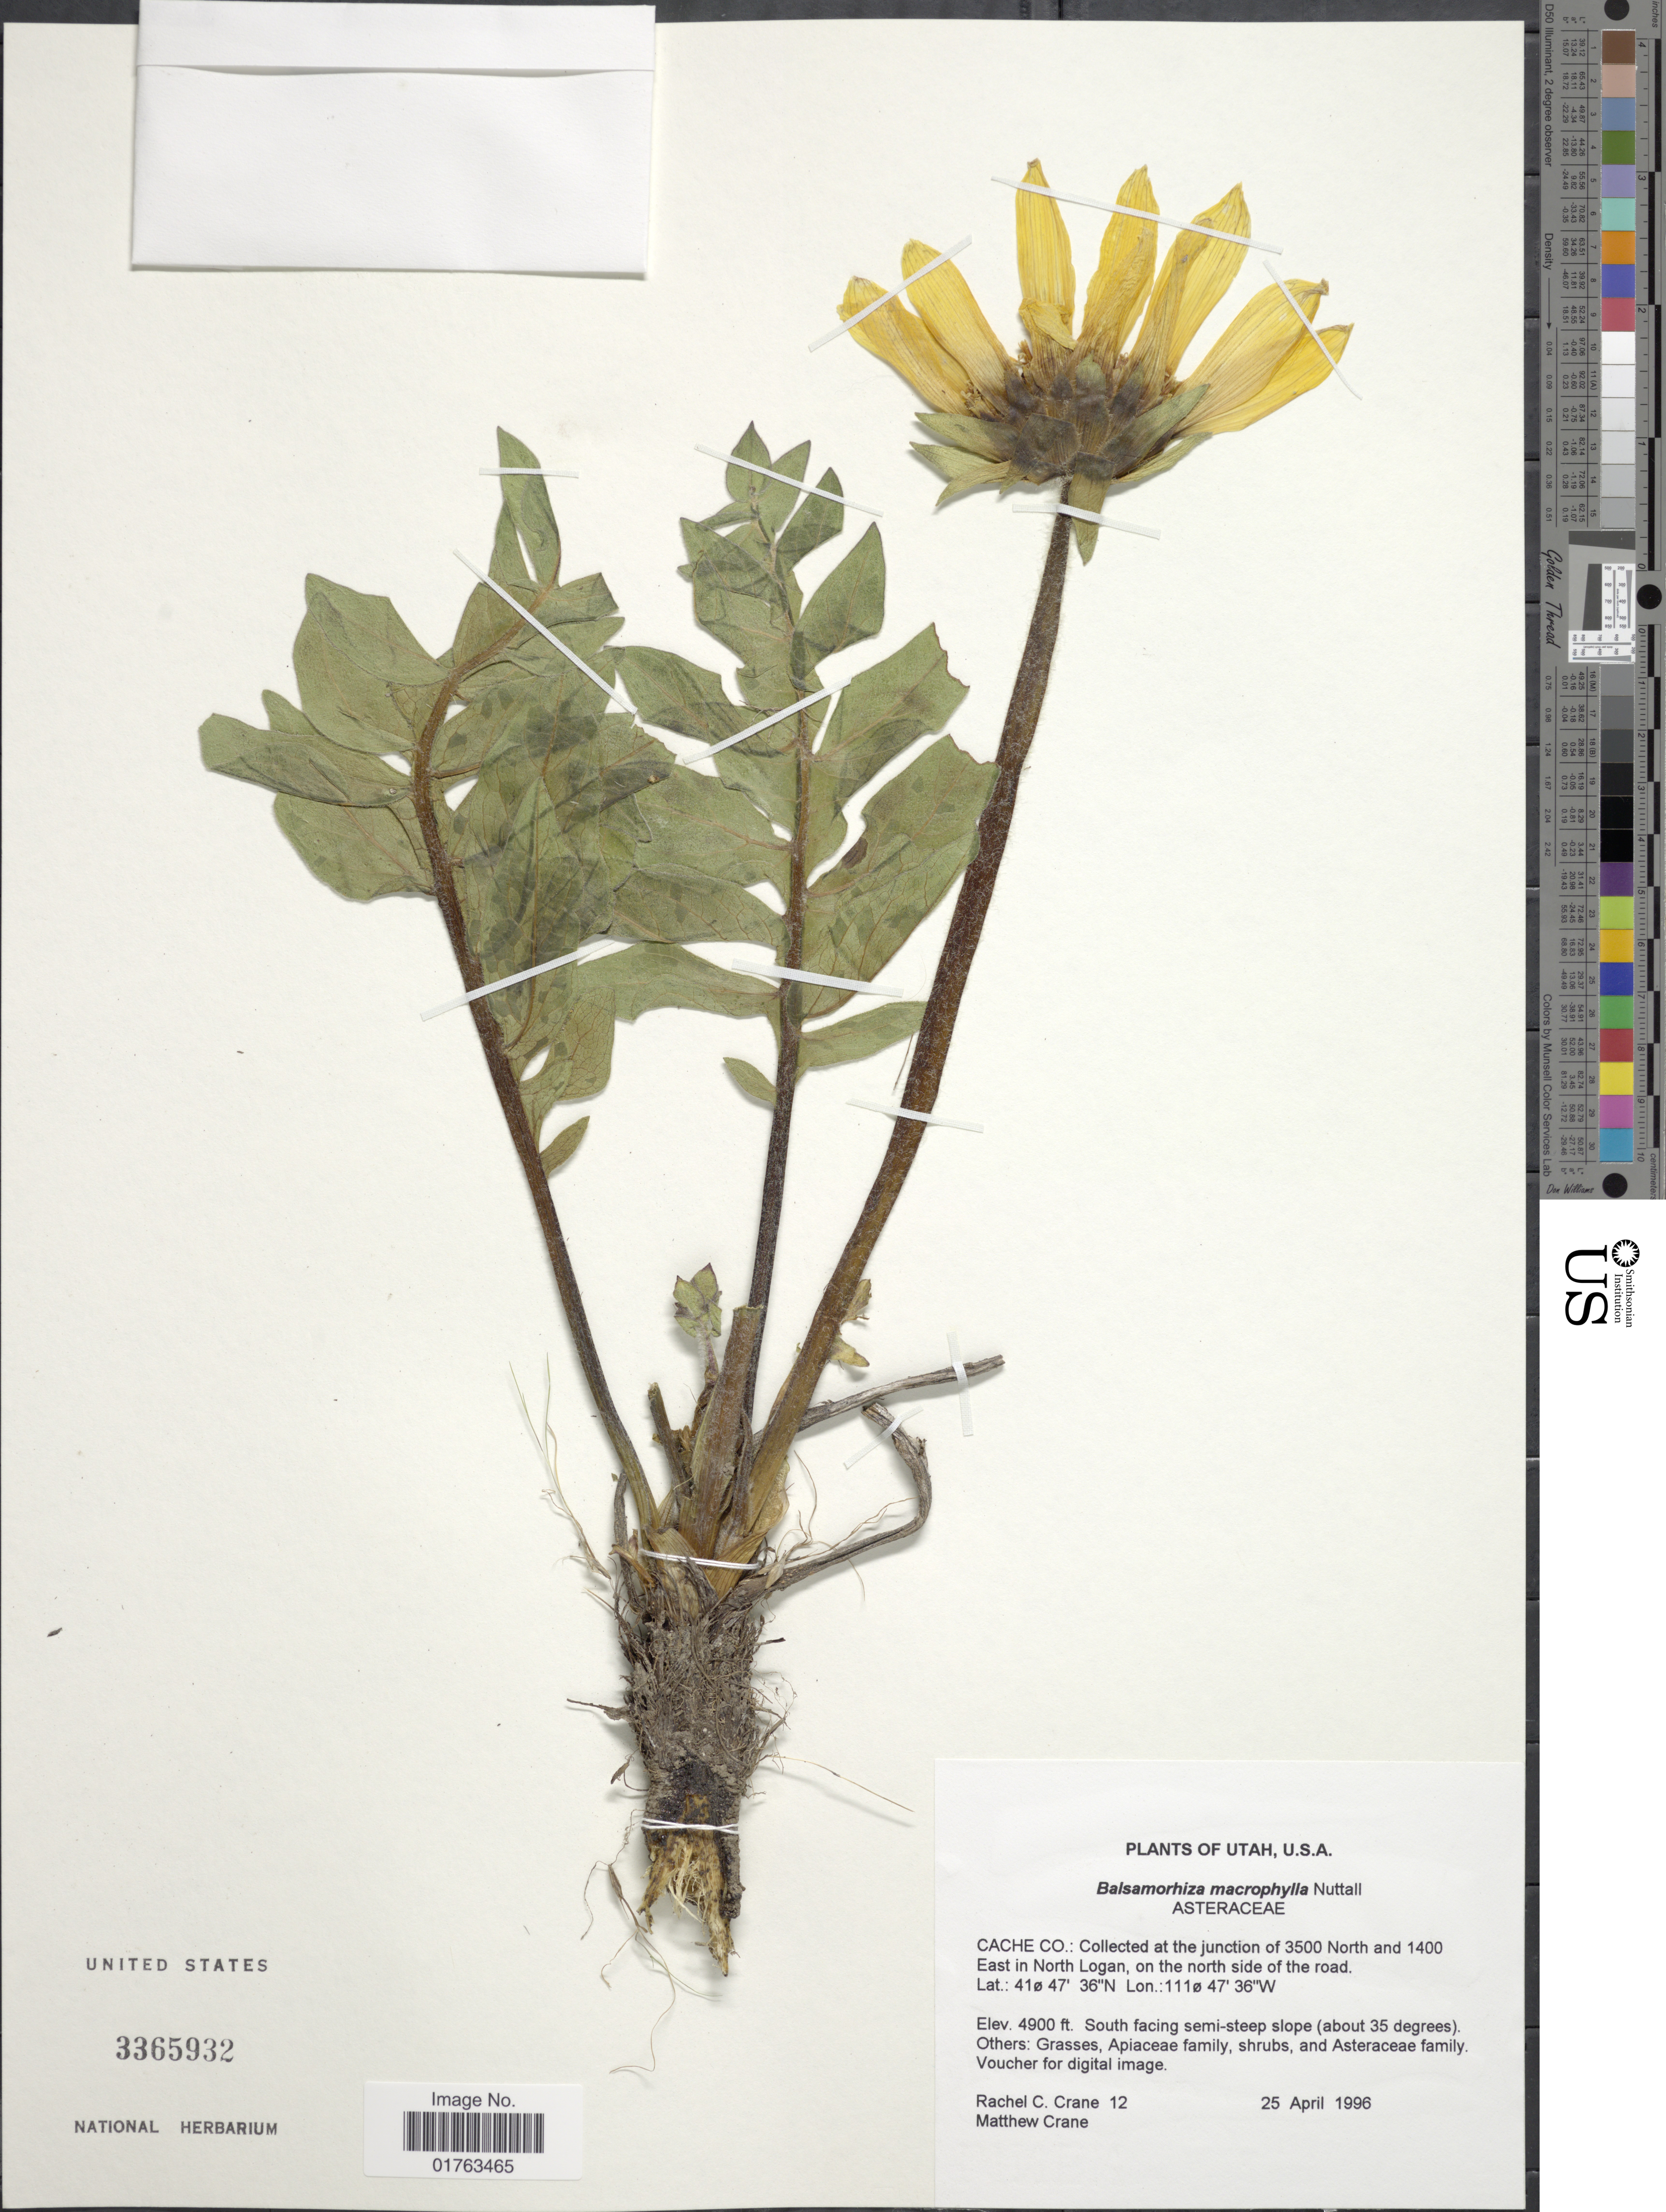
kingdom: Plantae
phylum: Tracheophyta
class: Magnoliopsida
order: Asterales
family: Asteraceae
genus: Balsamorhiza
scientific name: Balsamorhiza macrophylla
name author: Nutt.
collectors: R. Crane & M. Crane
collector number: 12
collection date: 1996-04-25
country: United States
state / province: Utah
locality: Cache Co.: Collected at the junction of 3500 North and 1400 East in North Logan, on the north side of the road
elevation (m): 1494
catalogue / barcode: US 3365932